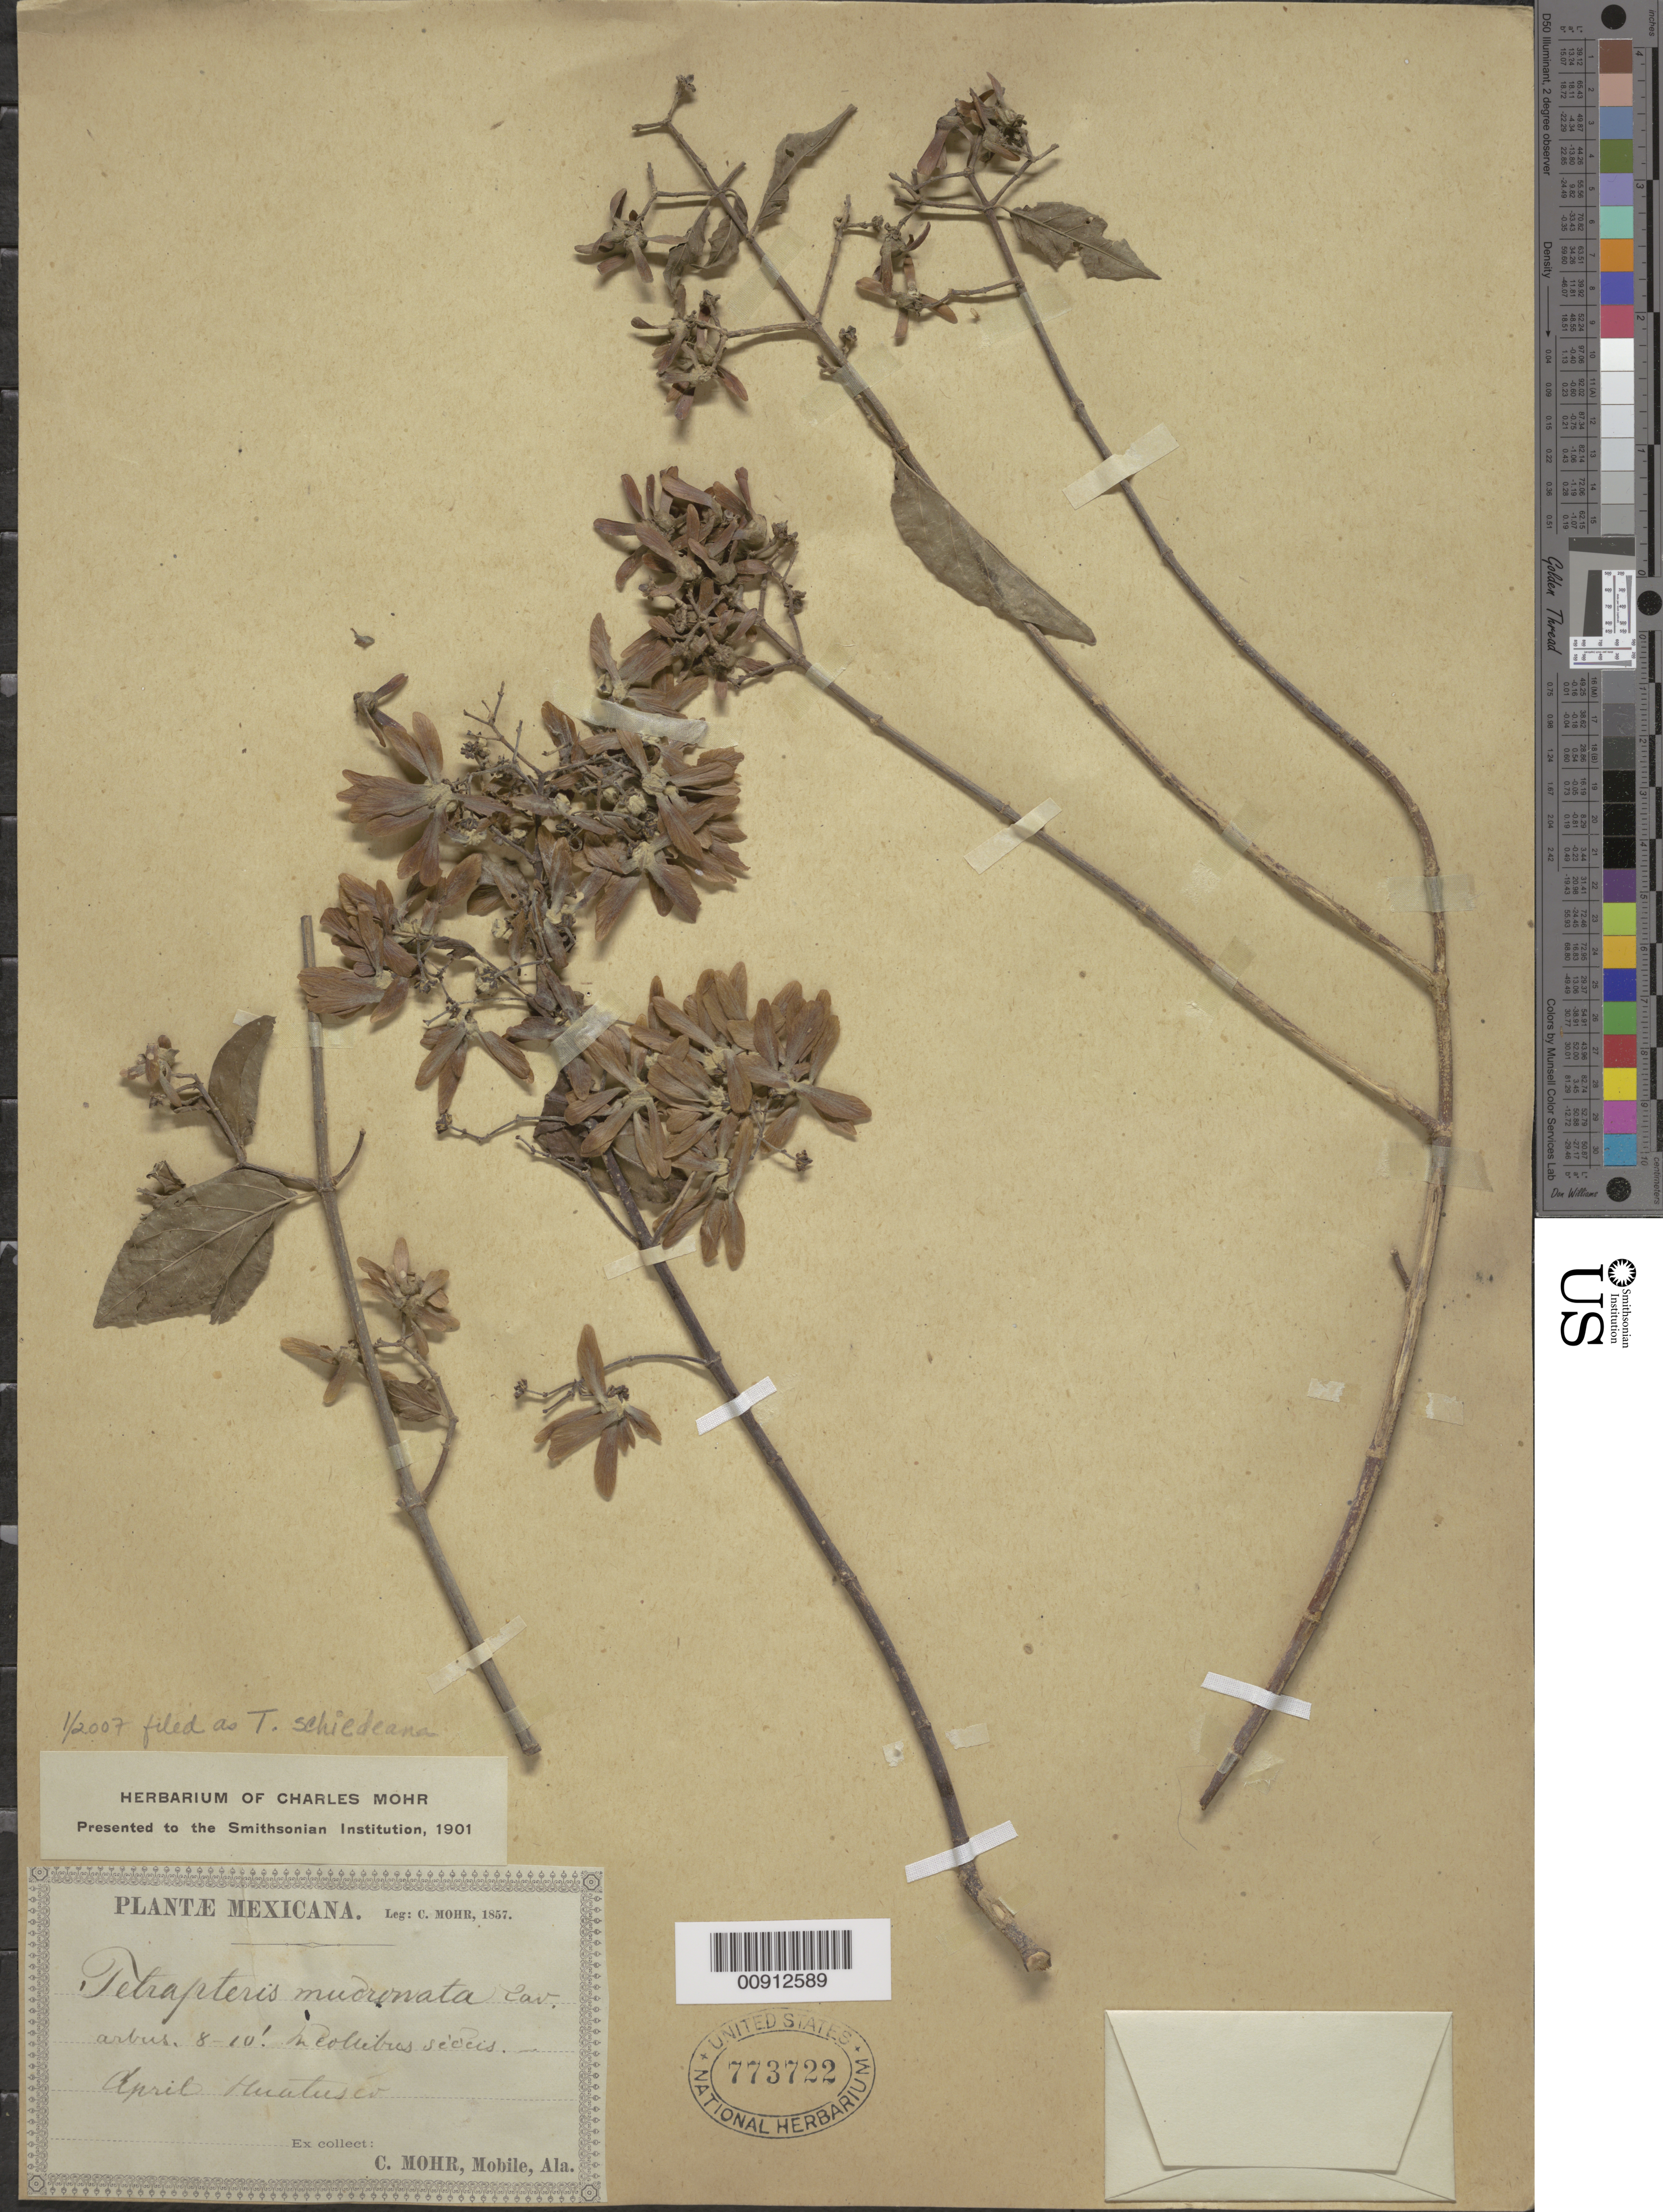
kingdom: Plantae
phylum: Tracheophyta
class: Magnoliopsida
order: Malpighiales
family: Malpighiaceae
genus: Tetrapterys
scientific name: Tetrapterys schiedeana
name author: Schltdl. & Cham.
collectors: C. T. Mohr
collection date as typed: Apr 1857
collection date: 1857-04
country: Mexico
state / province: Veracruz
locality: Huatusco.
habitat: In collibus sèccis.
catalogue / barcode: US 773722